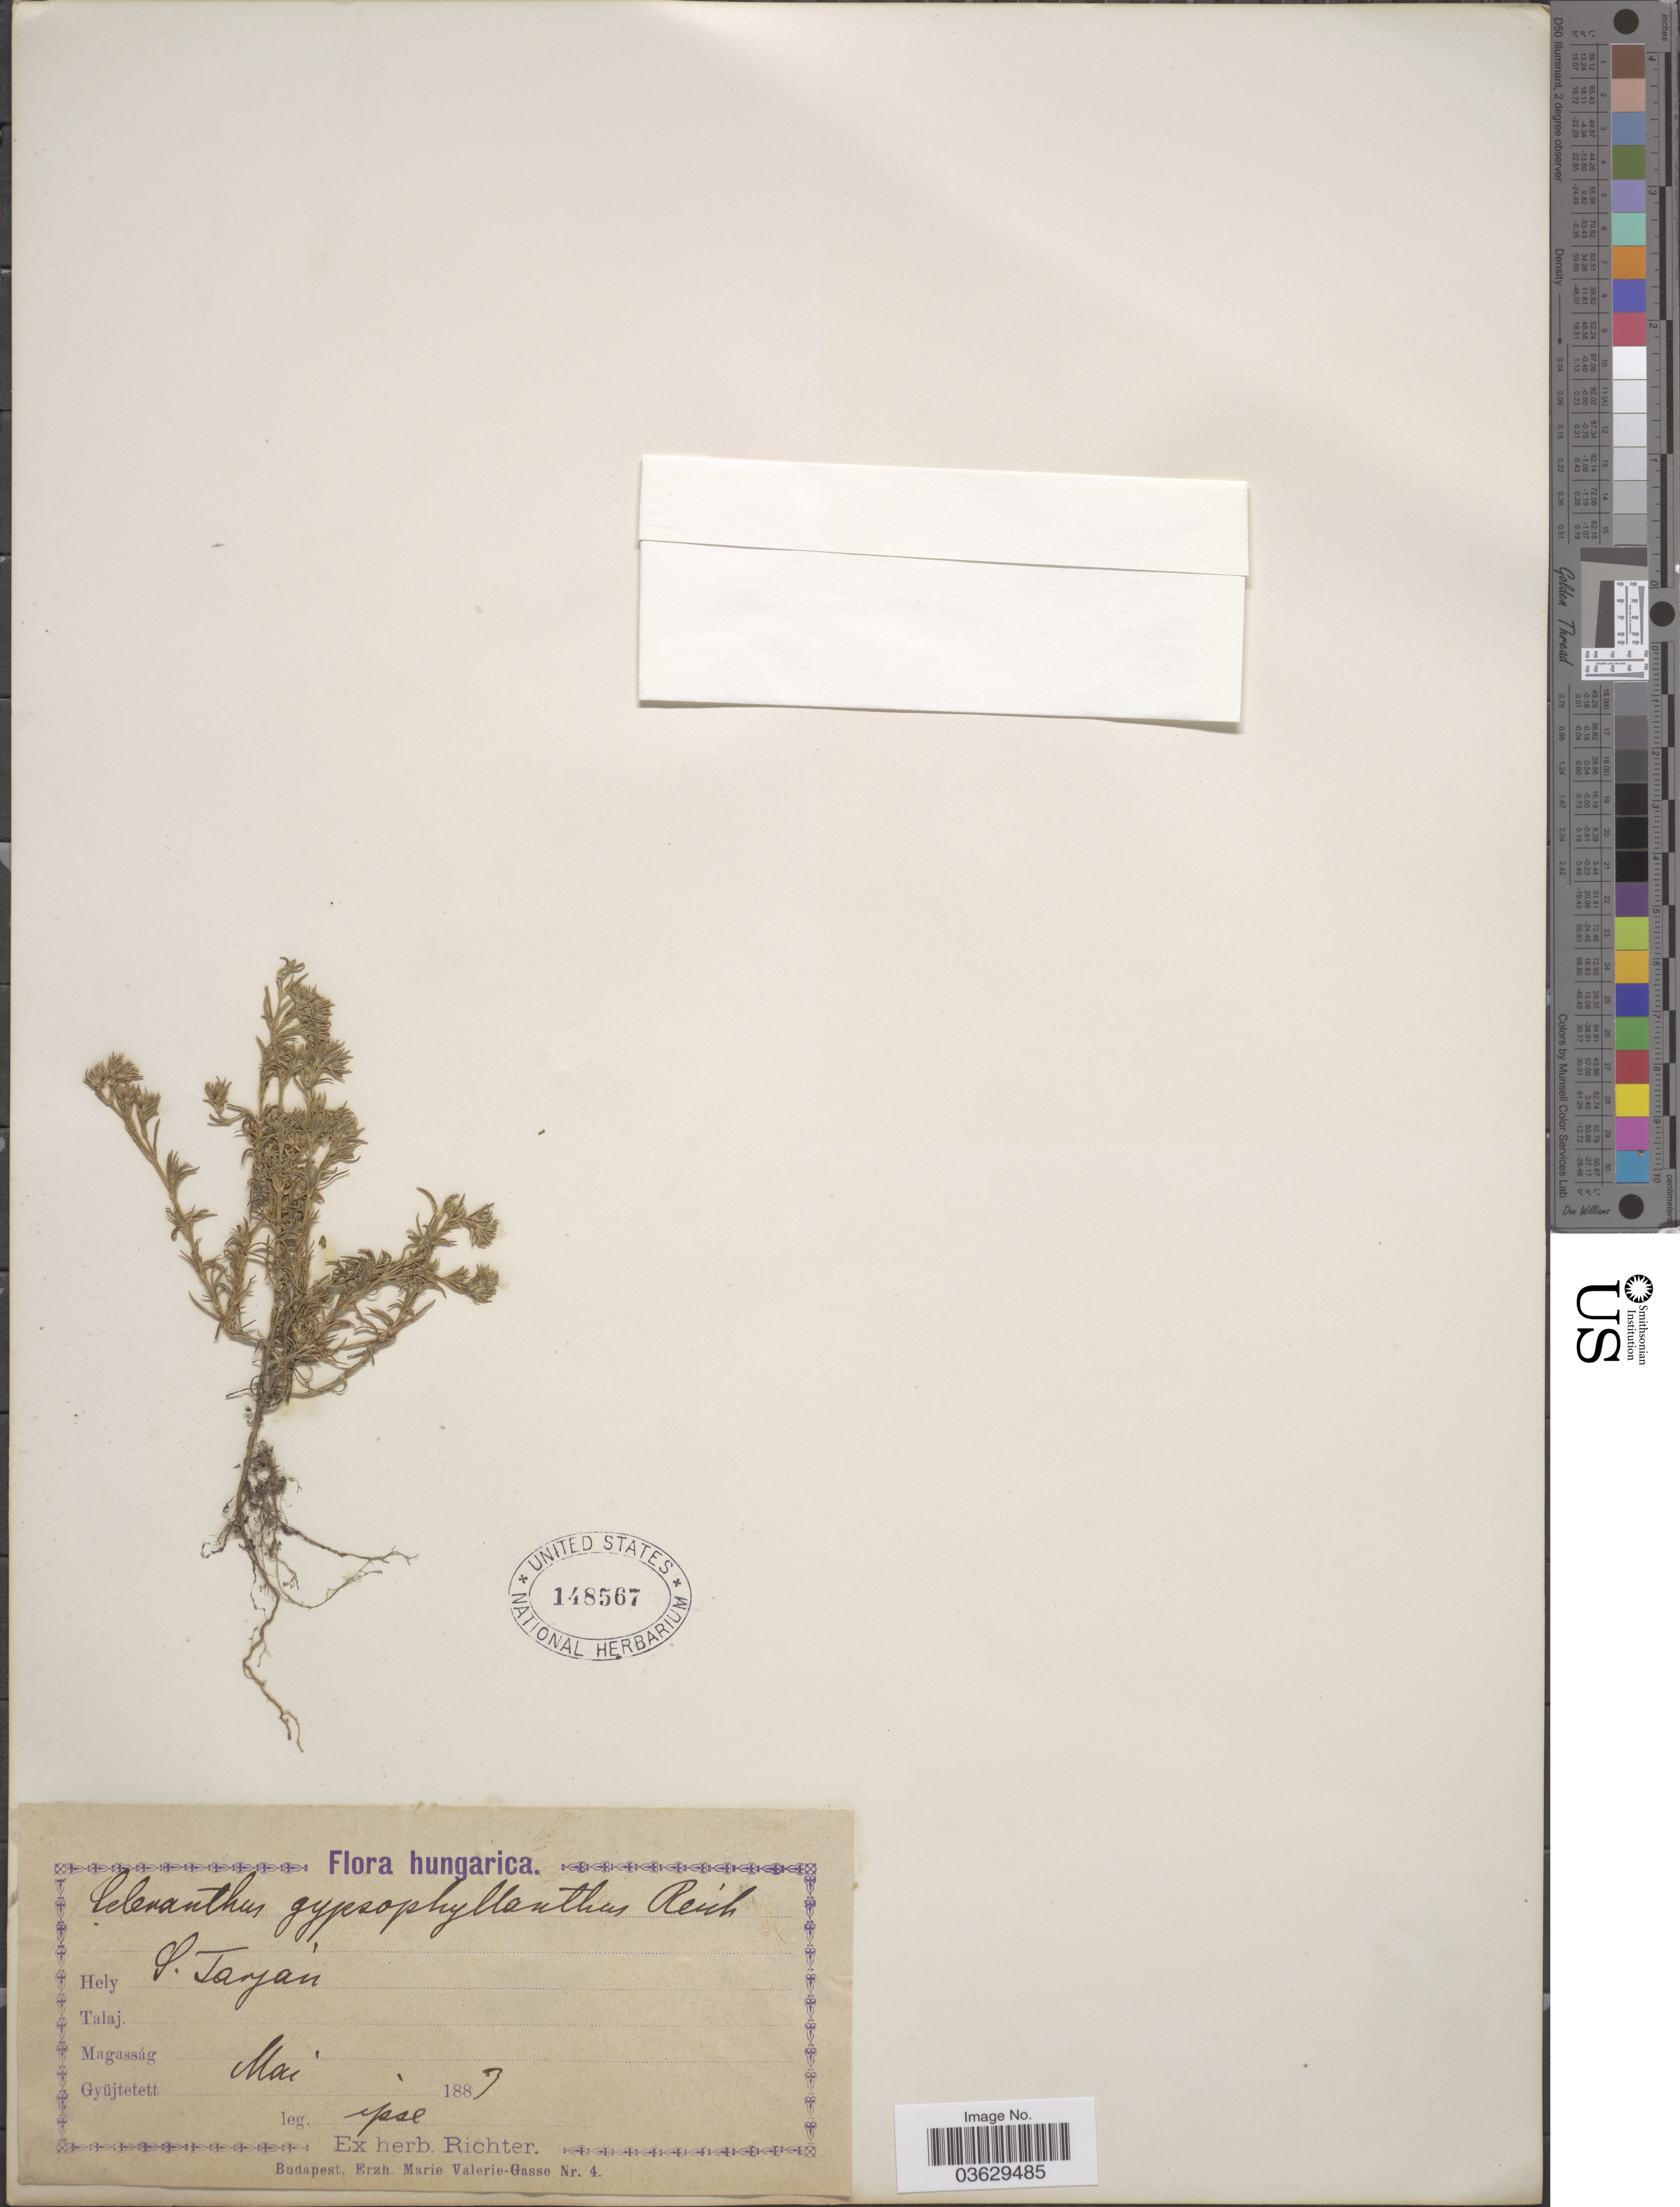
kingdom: Plantae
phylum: Tracheophyta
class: Magnoliopsida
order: Caryophyllales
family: Caryophyllaceae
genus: Scleranthus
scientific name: Scleranthus gypsophilanthus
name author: Rchb.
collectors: -- Richter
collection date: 1887-05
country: Hungary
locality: S. Tarján [interpreted].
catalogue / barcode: US 148567